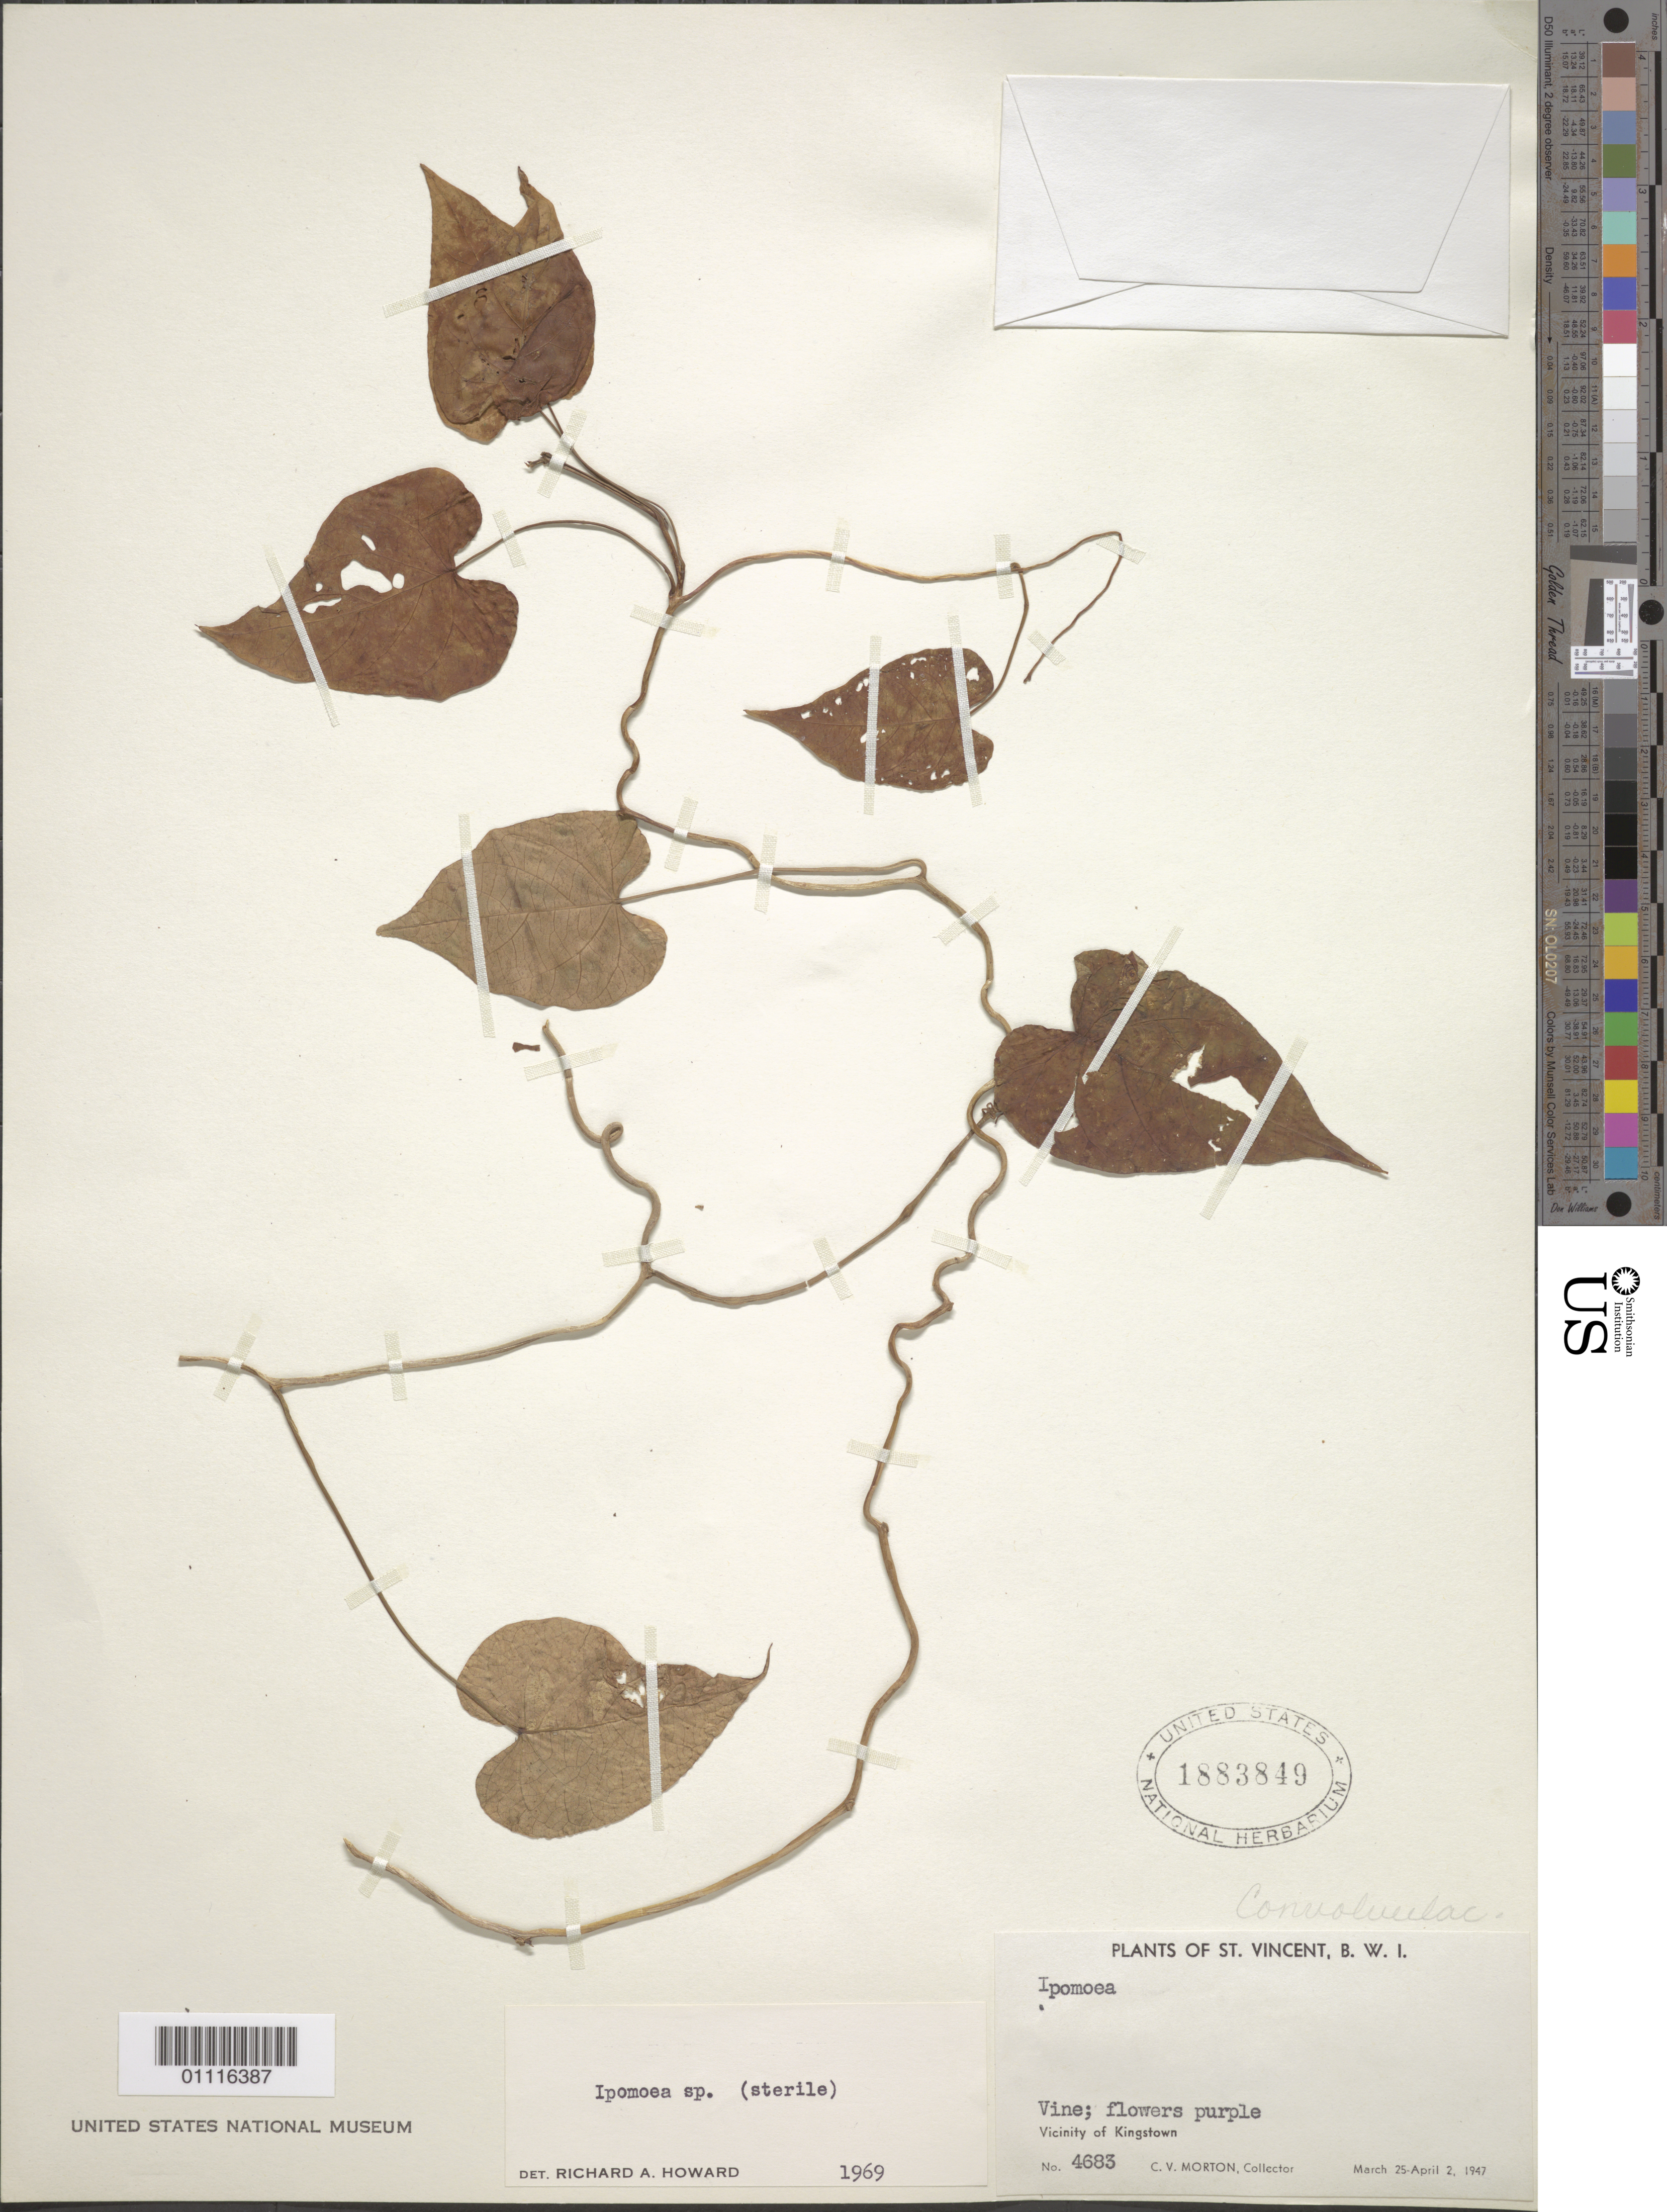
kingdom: Plantae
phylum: Tracheophyta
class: Magnoliopsida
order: Solanales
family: Convolvulaceae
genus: Ipomoea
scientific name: Ipomoea sp.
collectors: C. V. Morton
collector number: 4683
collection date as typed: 25 Mar 1947 to 02 Apr 1947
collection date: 1947-03-25/1947-04-02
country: St. Vincent - Grenadines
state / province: Saint George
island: St. Vincent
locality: Vicinity of Kingstown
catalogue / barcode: US 1883849